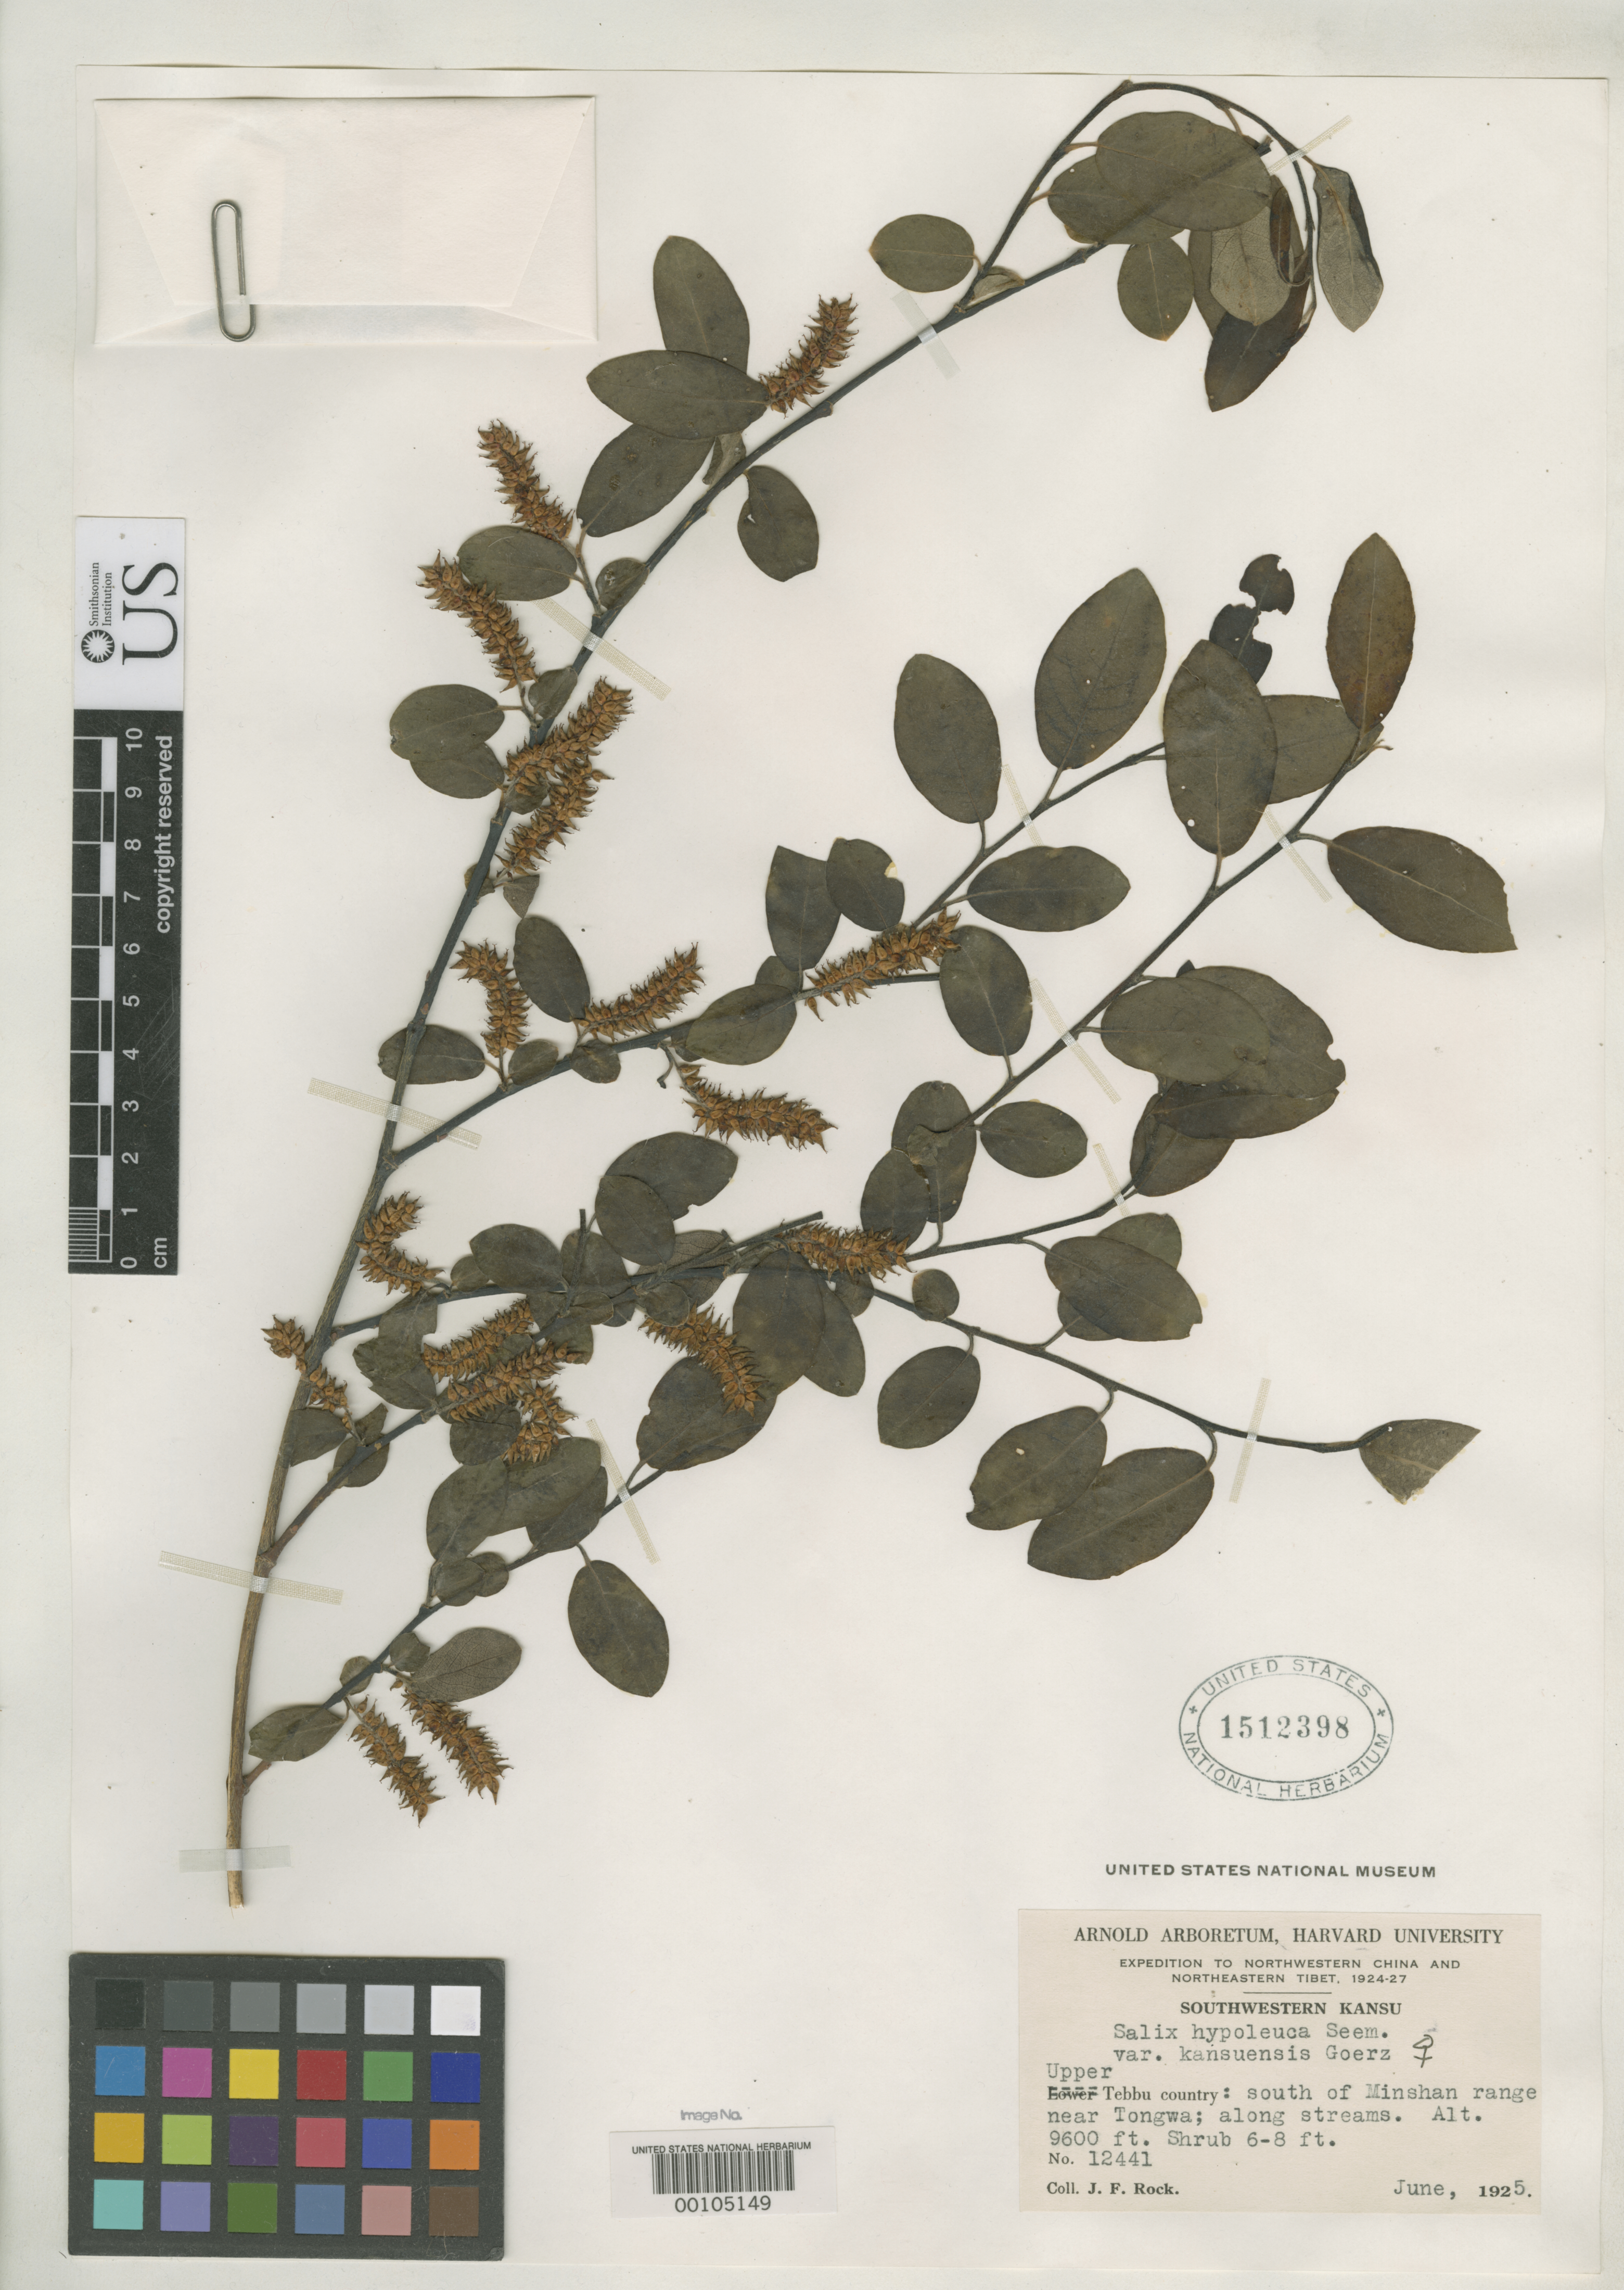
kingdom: Plantae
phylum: Tracheophyta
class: Magnoliopsida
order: Malpighiales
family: Salicaceae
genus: Salix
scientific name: Salix hypoleuca var. kansuensis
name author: Goerz in Rehder & Kobuski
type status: Isosyntype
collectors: J. F. Rock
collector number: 12441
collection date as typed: Jun 1925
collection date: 1925-06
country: China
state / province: Gansu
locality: Souwestern Kansu. Upper Tebbu country: south of Minshan range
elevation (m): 2926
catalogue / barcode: US 1512398